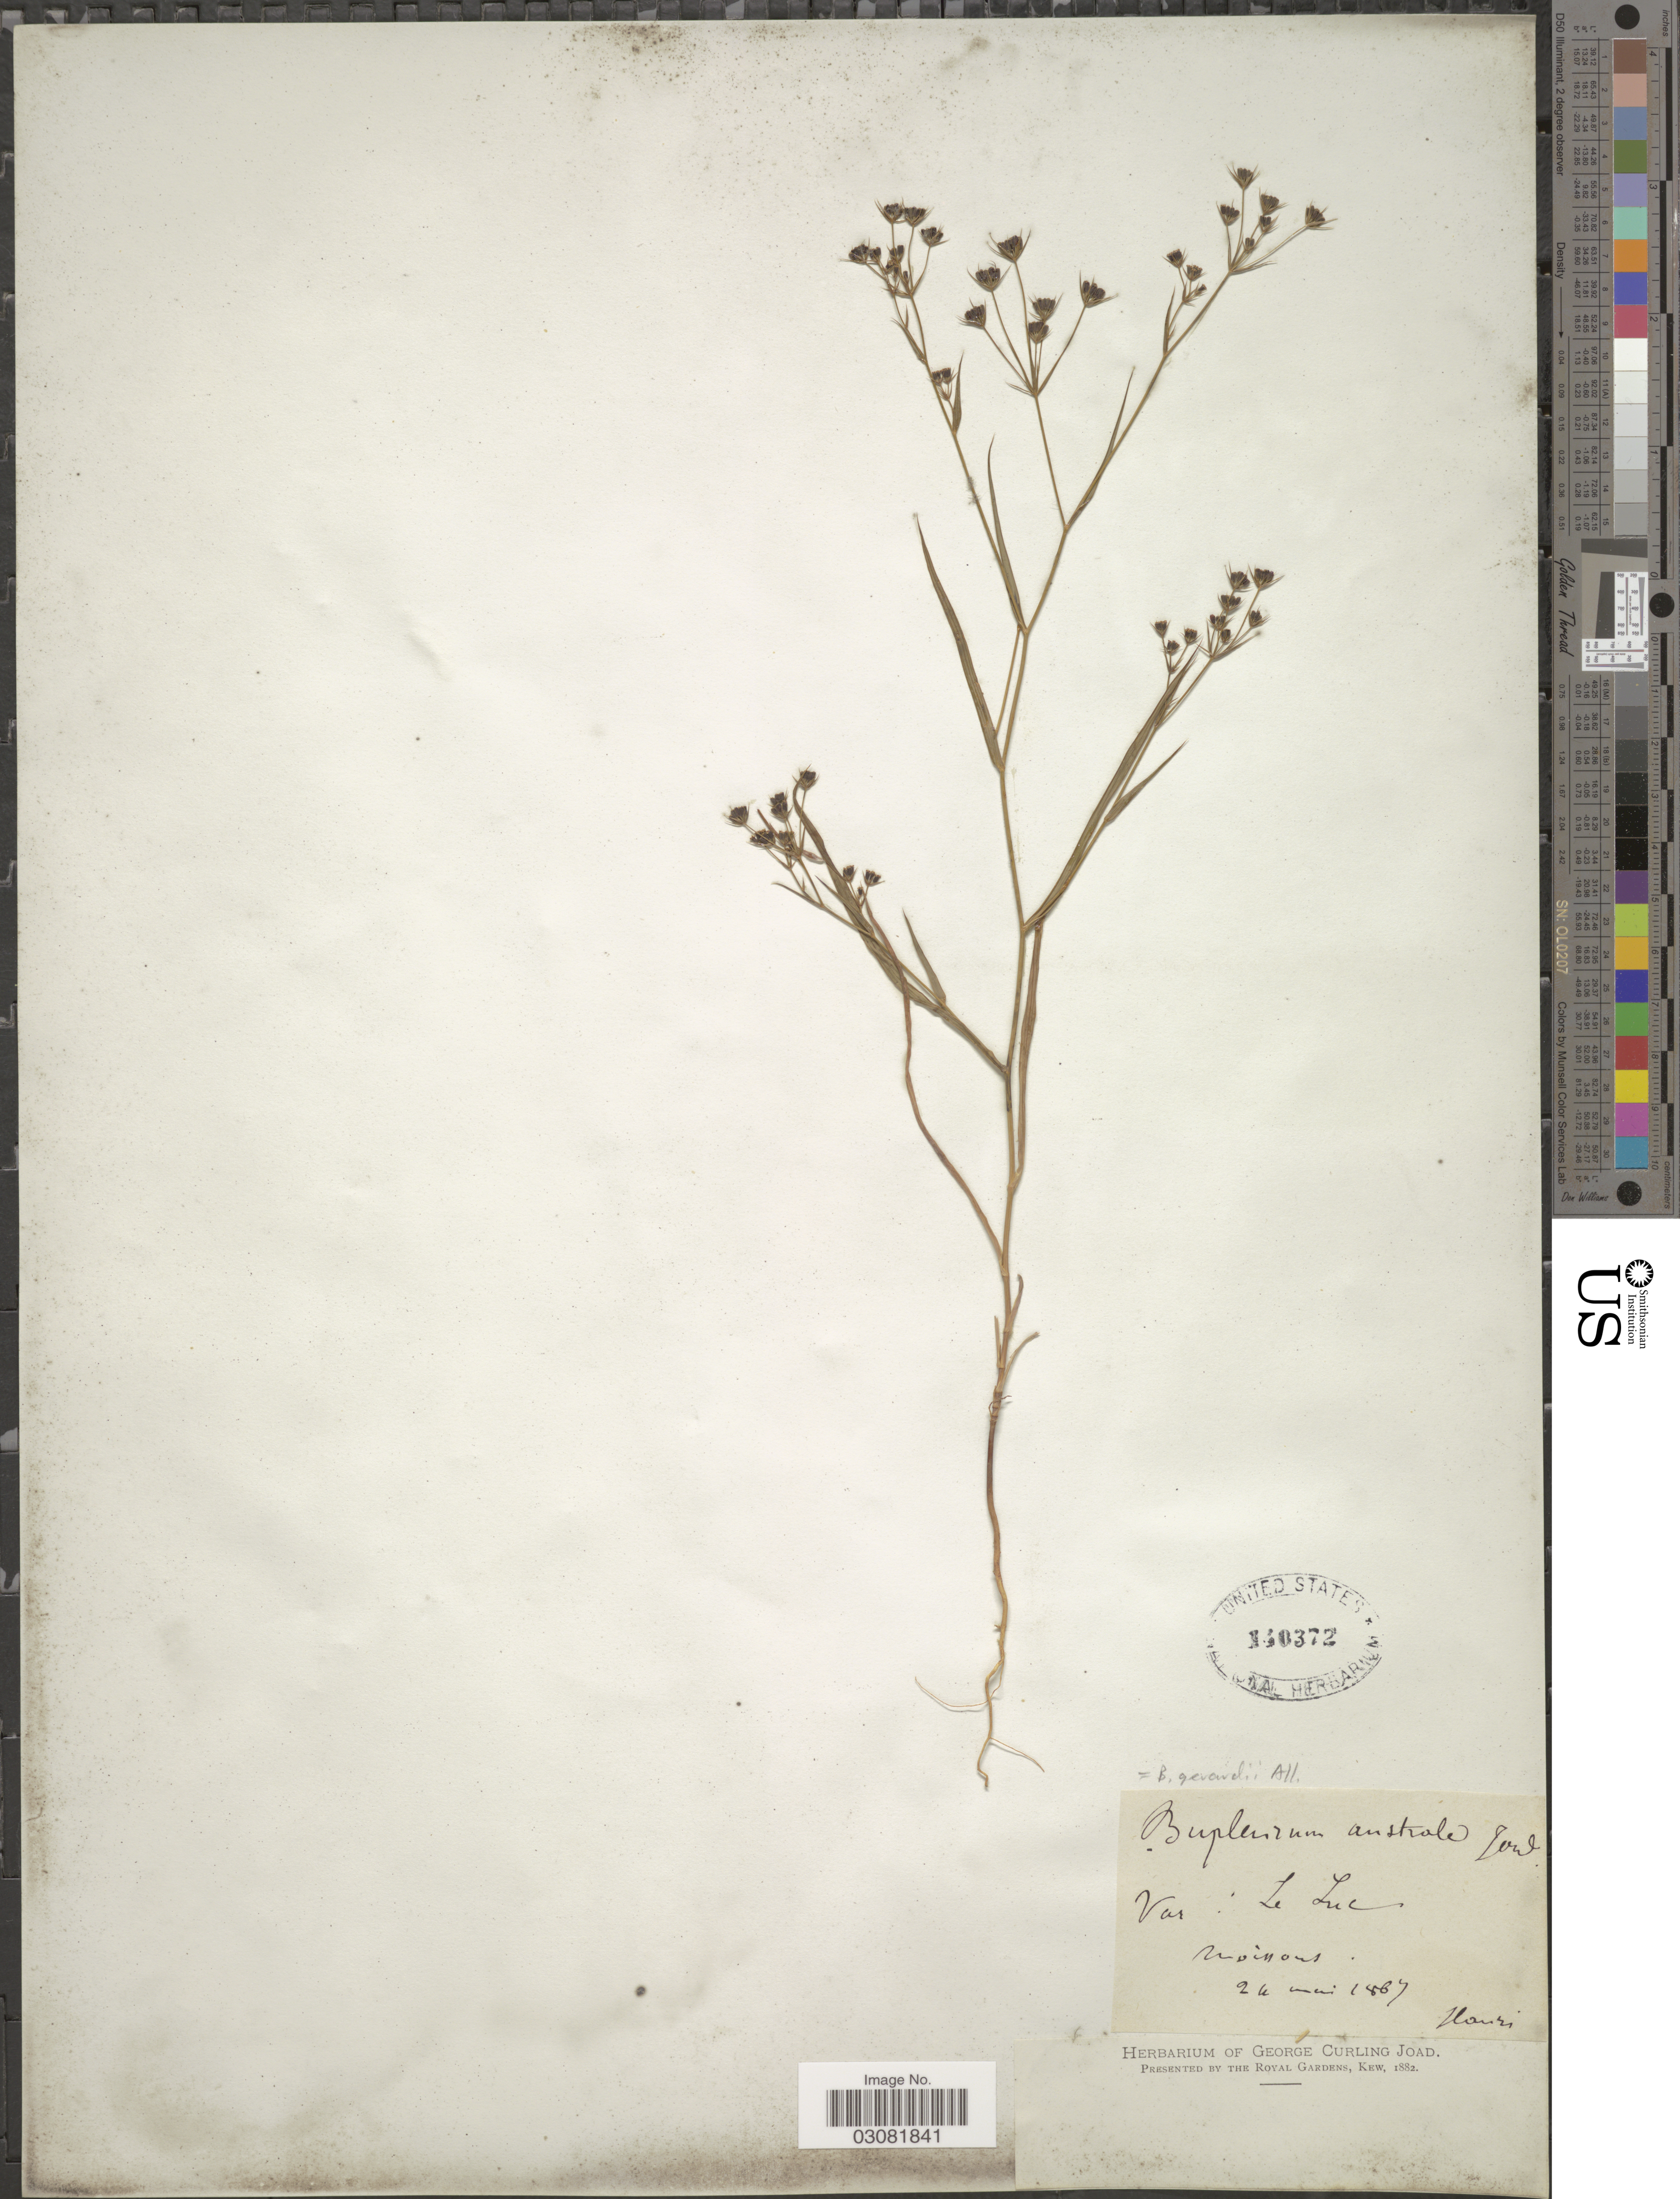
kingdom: Plantae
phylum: Tracheophyta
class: Magnoliopsida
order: Apiales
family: Apiaceae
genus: Bupleurum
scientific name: Bupleurum gerardii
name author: All.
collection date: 1887-05-24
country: France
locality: Var: Le Luc, Noimons [interpreted].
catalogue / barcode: US 140372